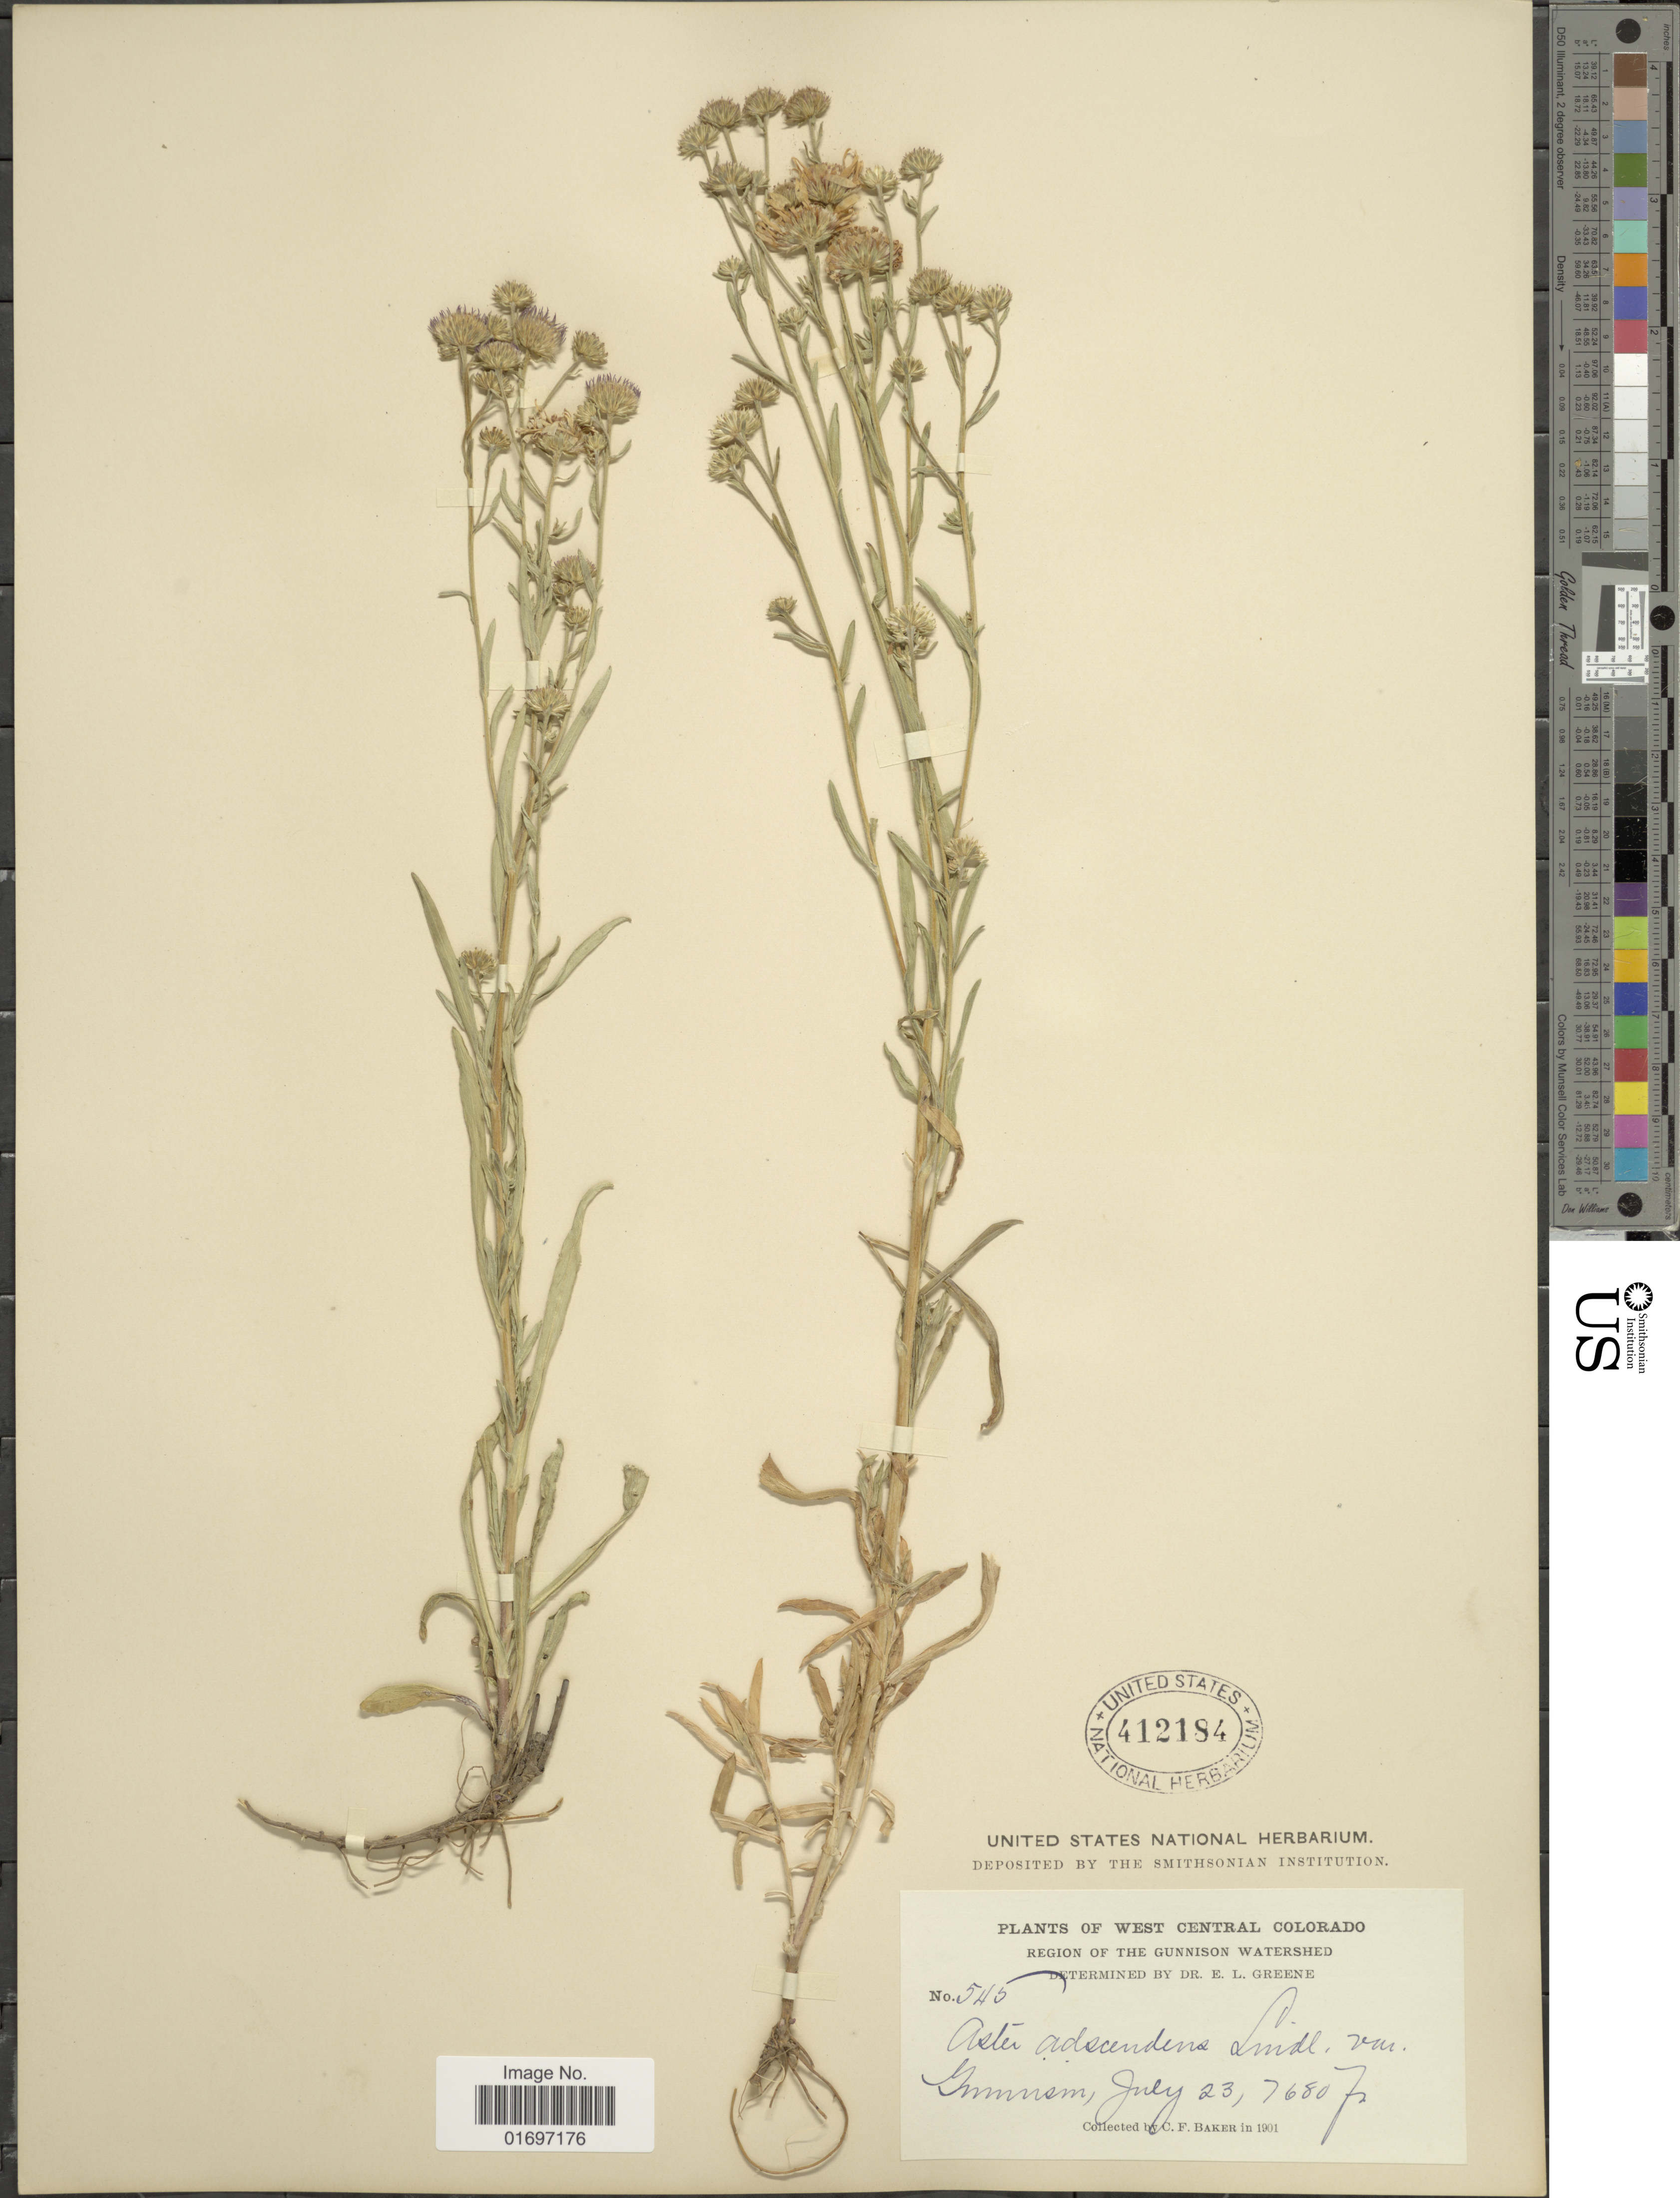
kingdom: Plantae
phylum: Tracheophyta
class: Magnoliopsida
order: Asterales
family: Asteraceae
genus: Symphyotrichum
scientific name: Symphyotrichum ascendens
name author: (Lindl.) G.L. Nesom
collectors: C. F. Baker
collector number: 545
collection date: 1901-07-23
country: United States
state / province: Colorado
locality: West Central Colorado. Region of the Gunnison Watershed. Gunnison.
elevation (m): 2341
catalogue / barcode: US 412184